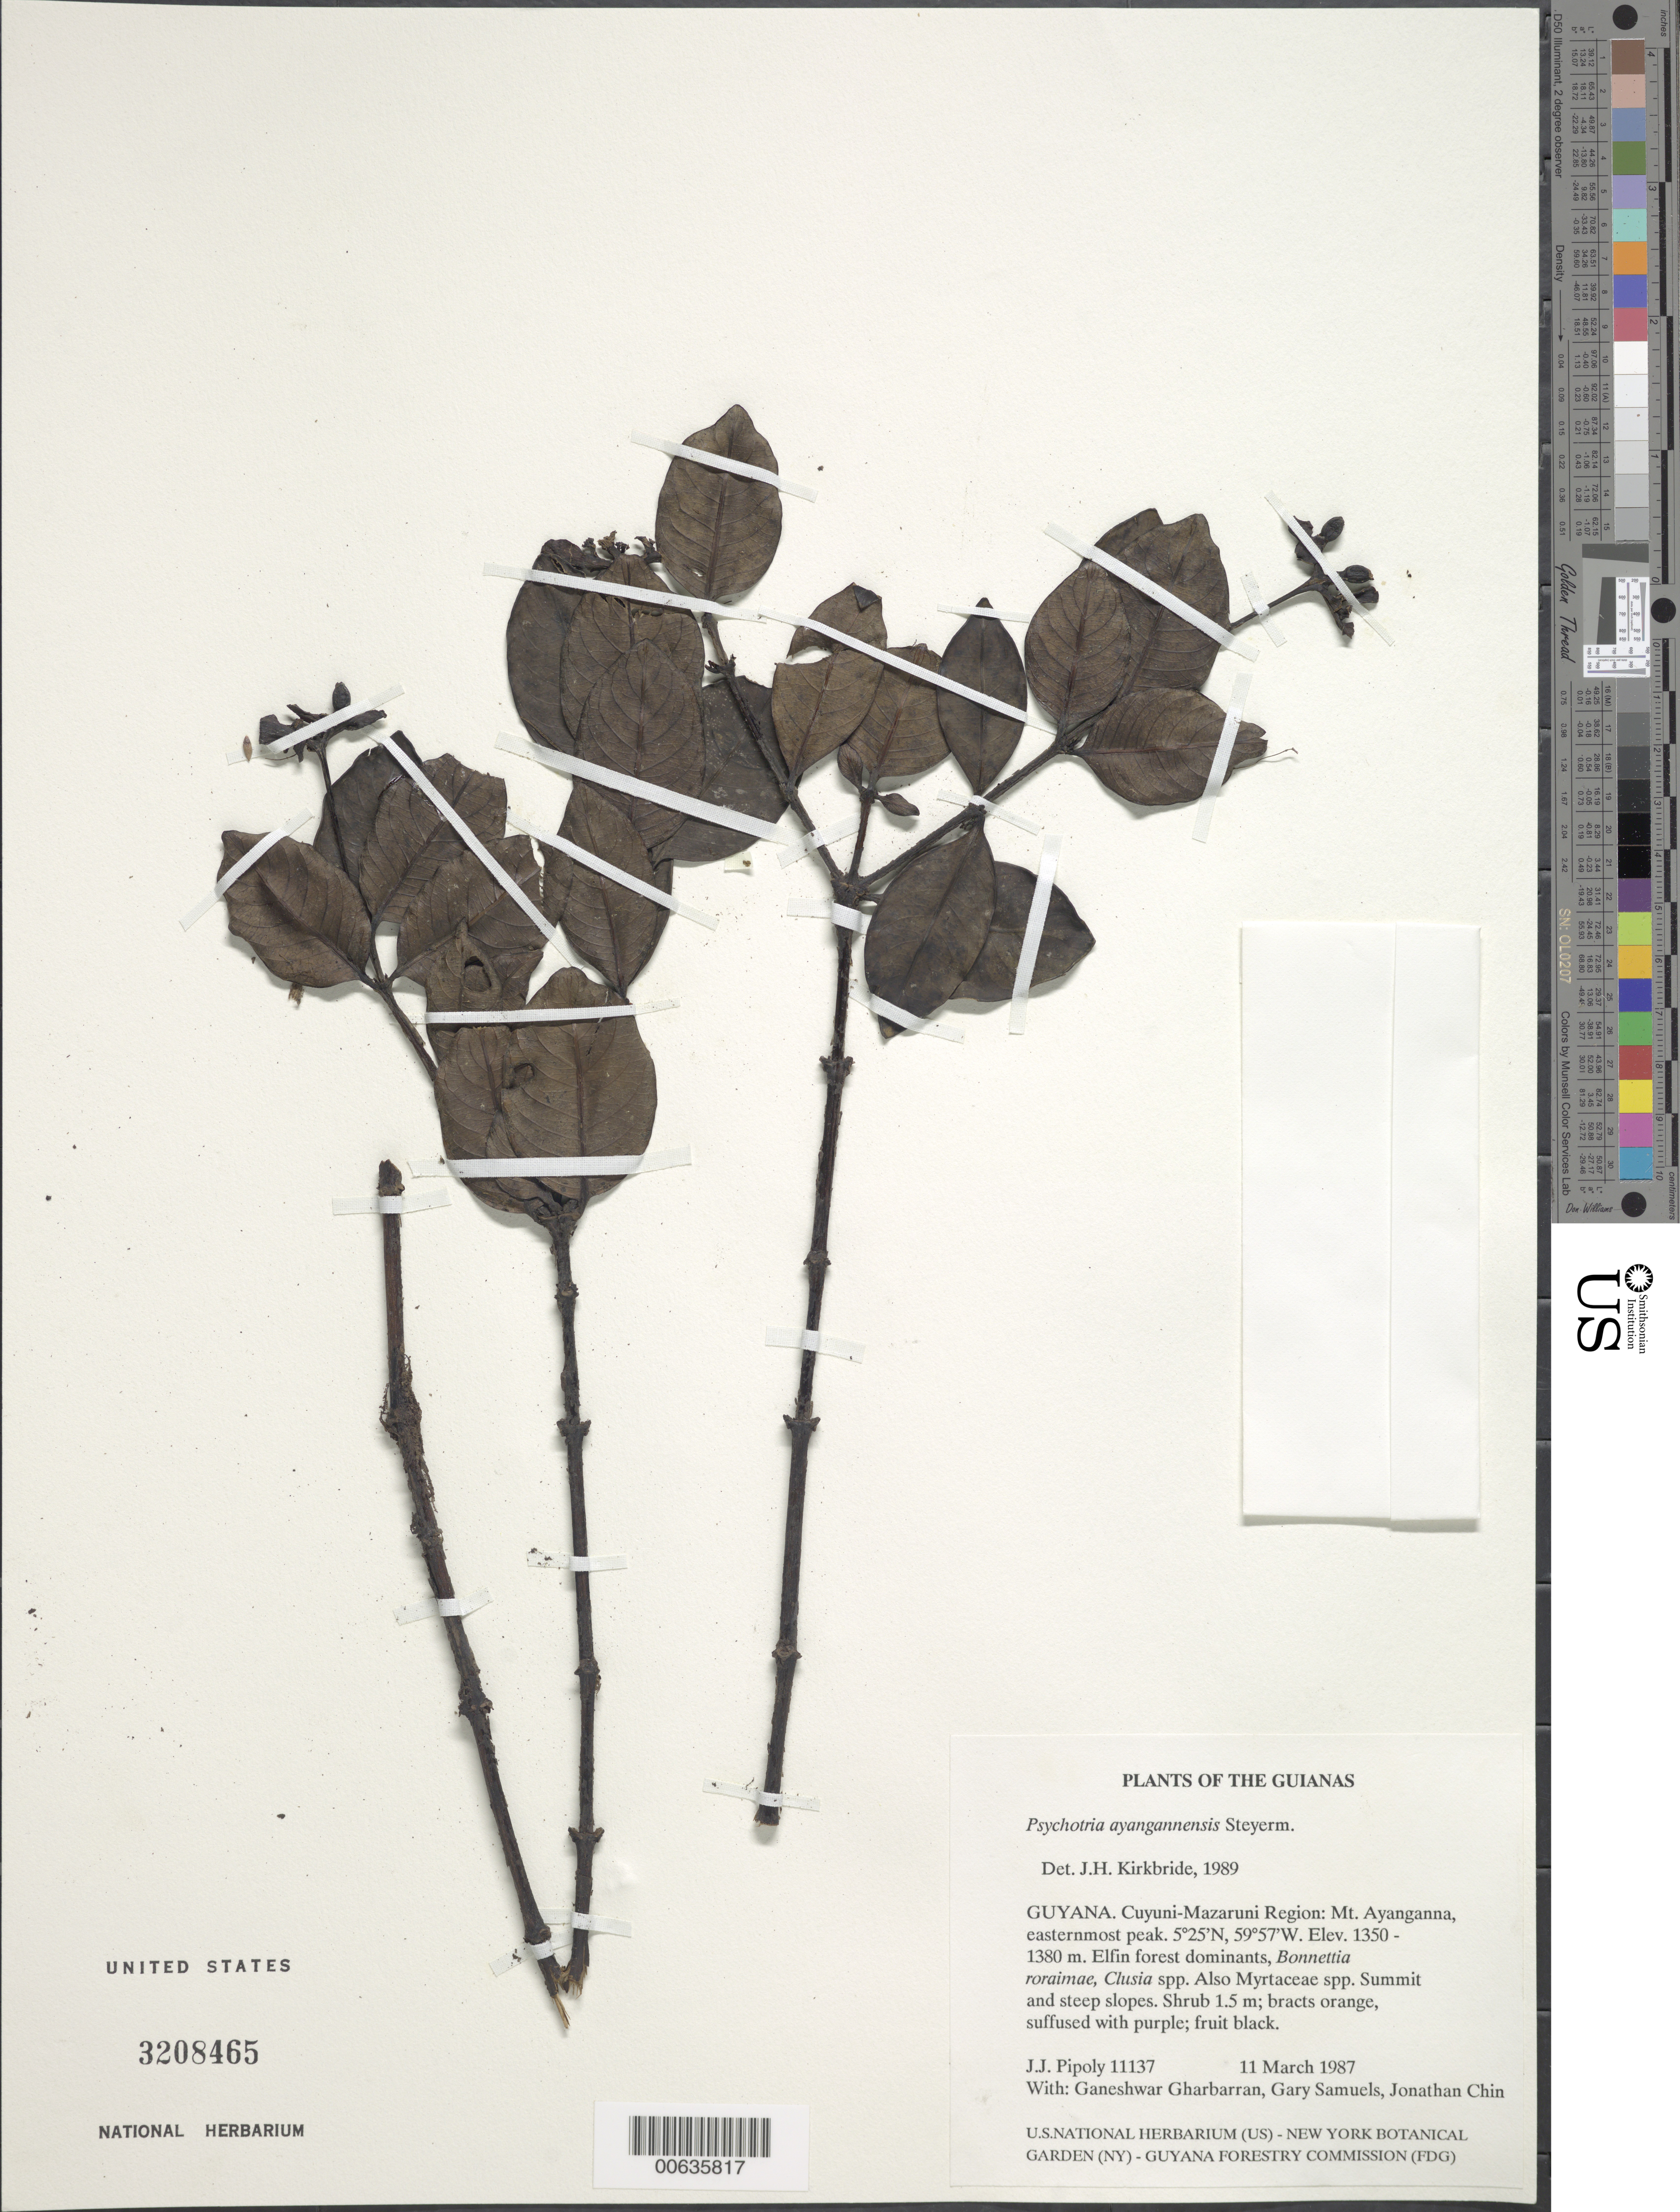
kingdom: Plantae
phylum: Tracheophyta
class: Magnoliopsida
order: Gentianales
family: Rubiaceae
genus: Palicourea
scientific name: Palicourea ayangannensis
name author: (Steyerm.) Delprete & J.H. Kirkbr.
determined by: Kirkbride, J. H., Jr.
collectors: J. J. Pipoly, G. Gharbarran, G. Samuels & J. Chin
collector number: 11137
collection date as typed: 11 March 1987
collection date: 1987-03-11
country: Guyana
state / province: Cuyuni-Mazaruni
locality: Mt. Ayanganna, easternmost peak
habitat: Summit and steep slopes. Elfin forest dominated by Bonnetia roraimae, Clusia spp., various Myrtaceae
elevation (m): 1350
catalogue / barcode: US 3208465